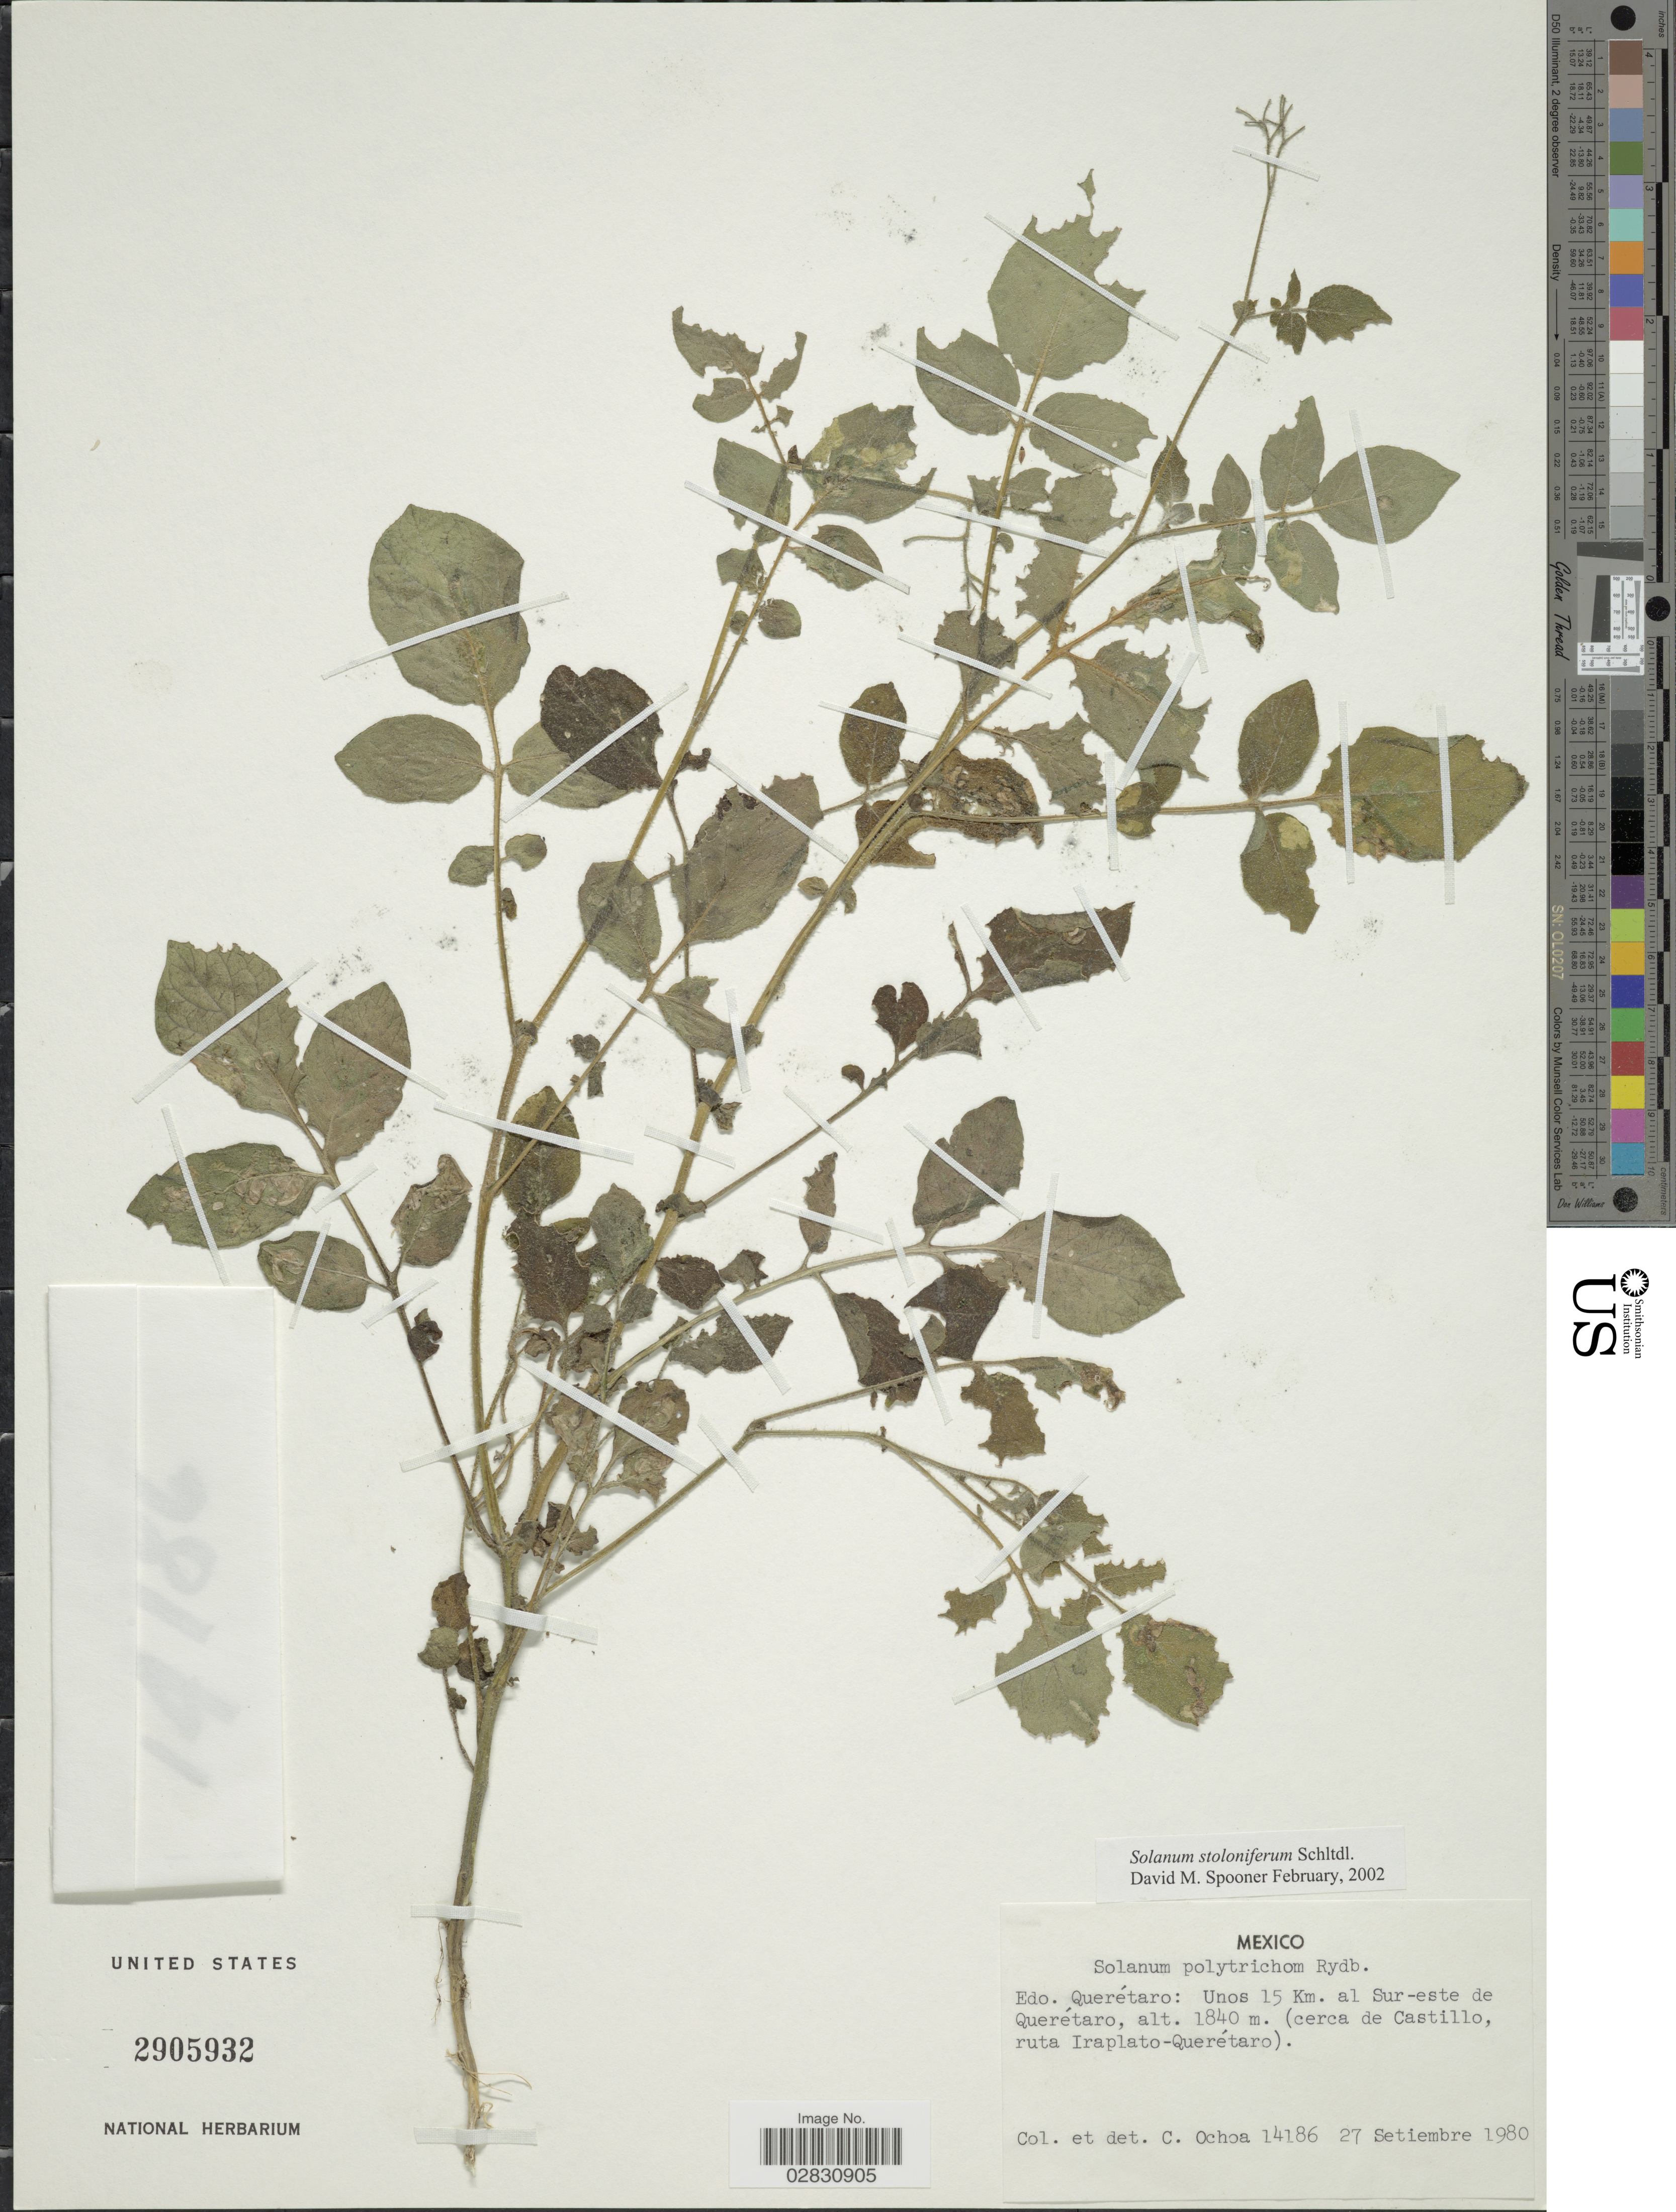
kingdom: Plantae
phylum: Tracheophyta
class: Magnoliopsida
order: Solanales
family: Solanaceae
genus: Solanum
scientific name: Solanum stoloniferum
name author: Schltdl.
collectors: C. Ochoa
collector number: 14186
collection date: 1980-09-27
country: Mexico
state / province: Querétaro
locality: Unos 15 Km. al Sur-este de Querétaro. (cerca de Castillo, ruta Iraplato-Querétaro).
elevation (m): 1840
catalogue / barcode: US 2905932